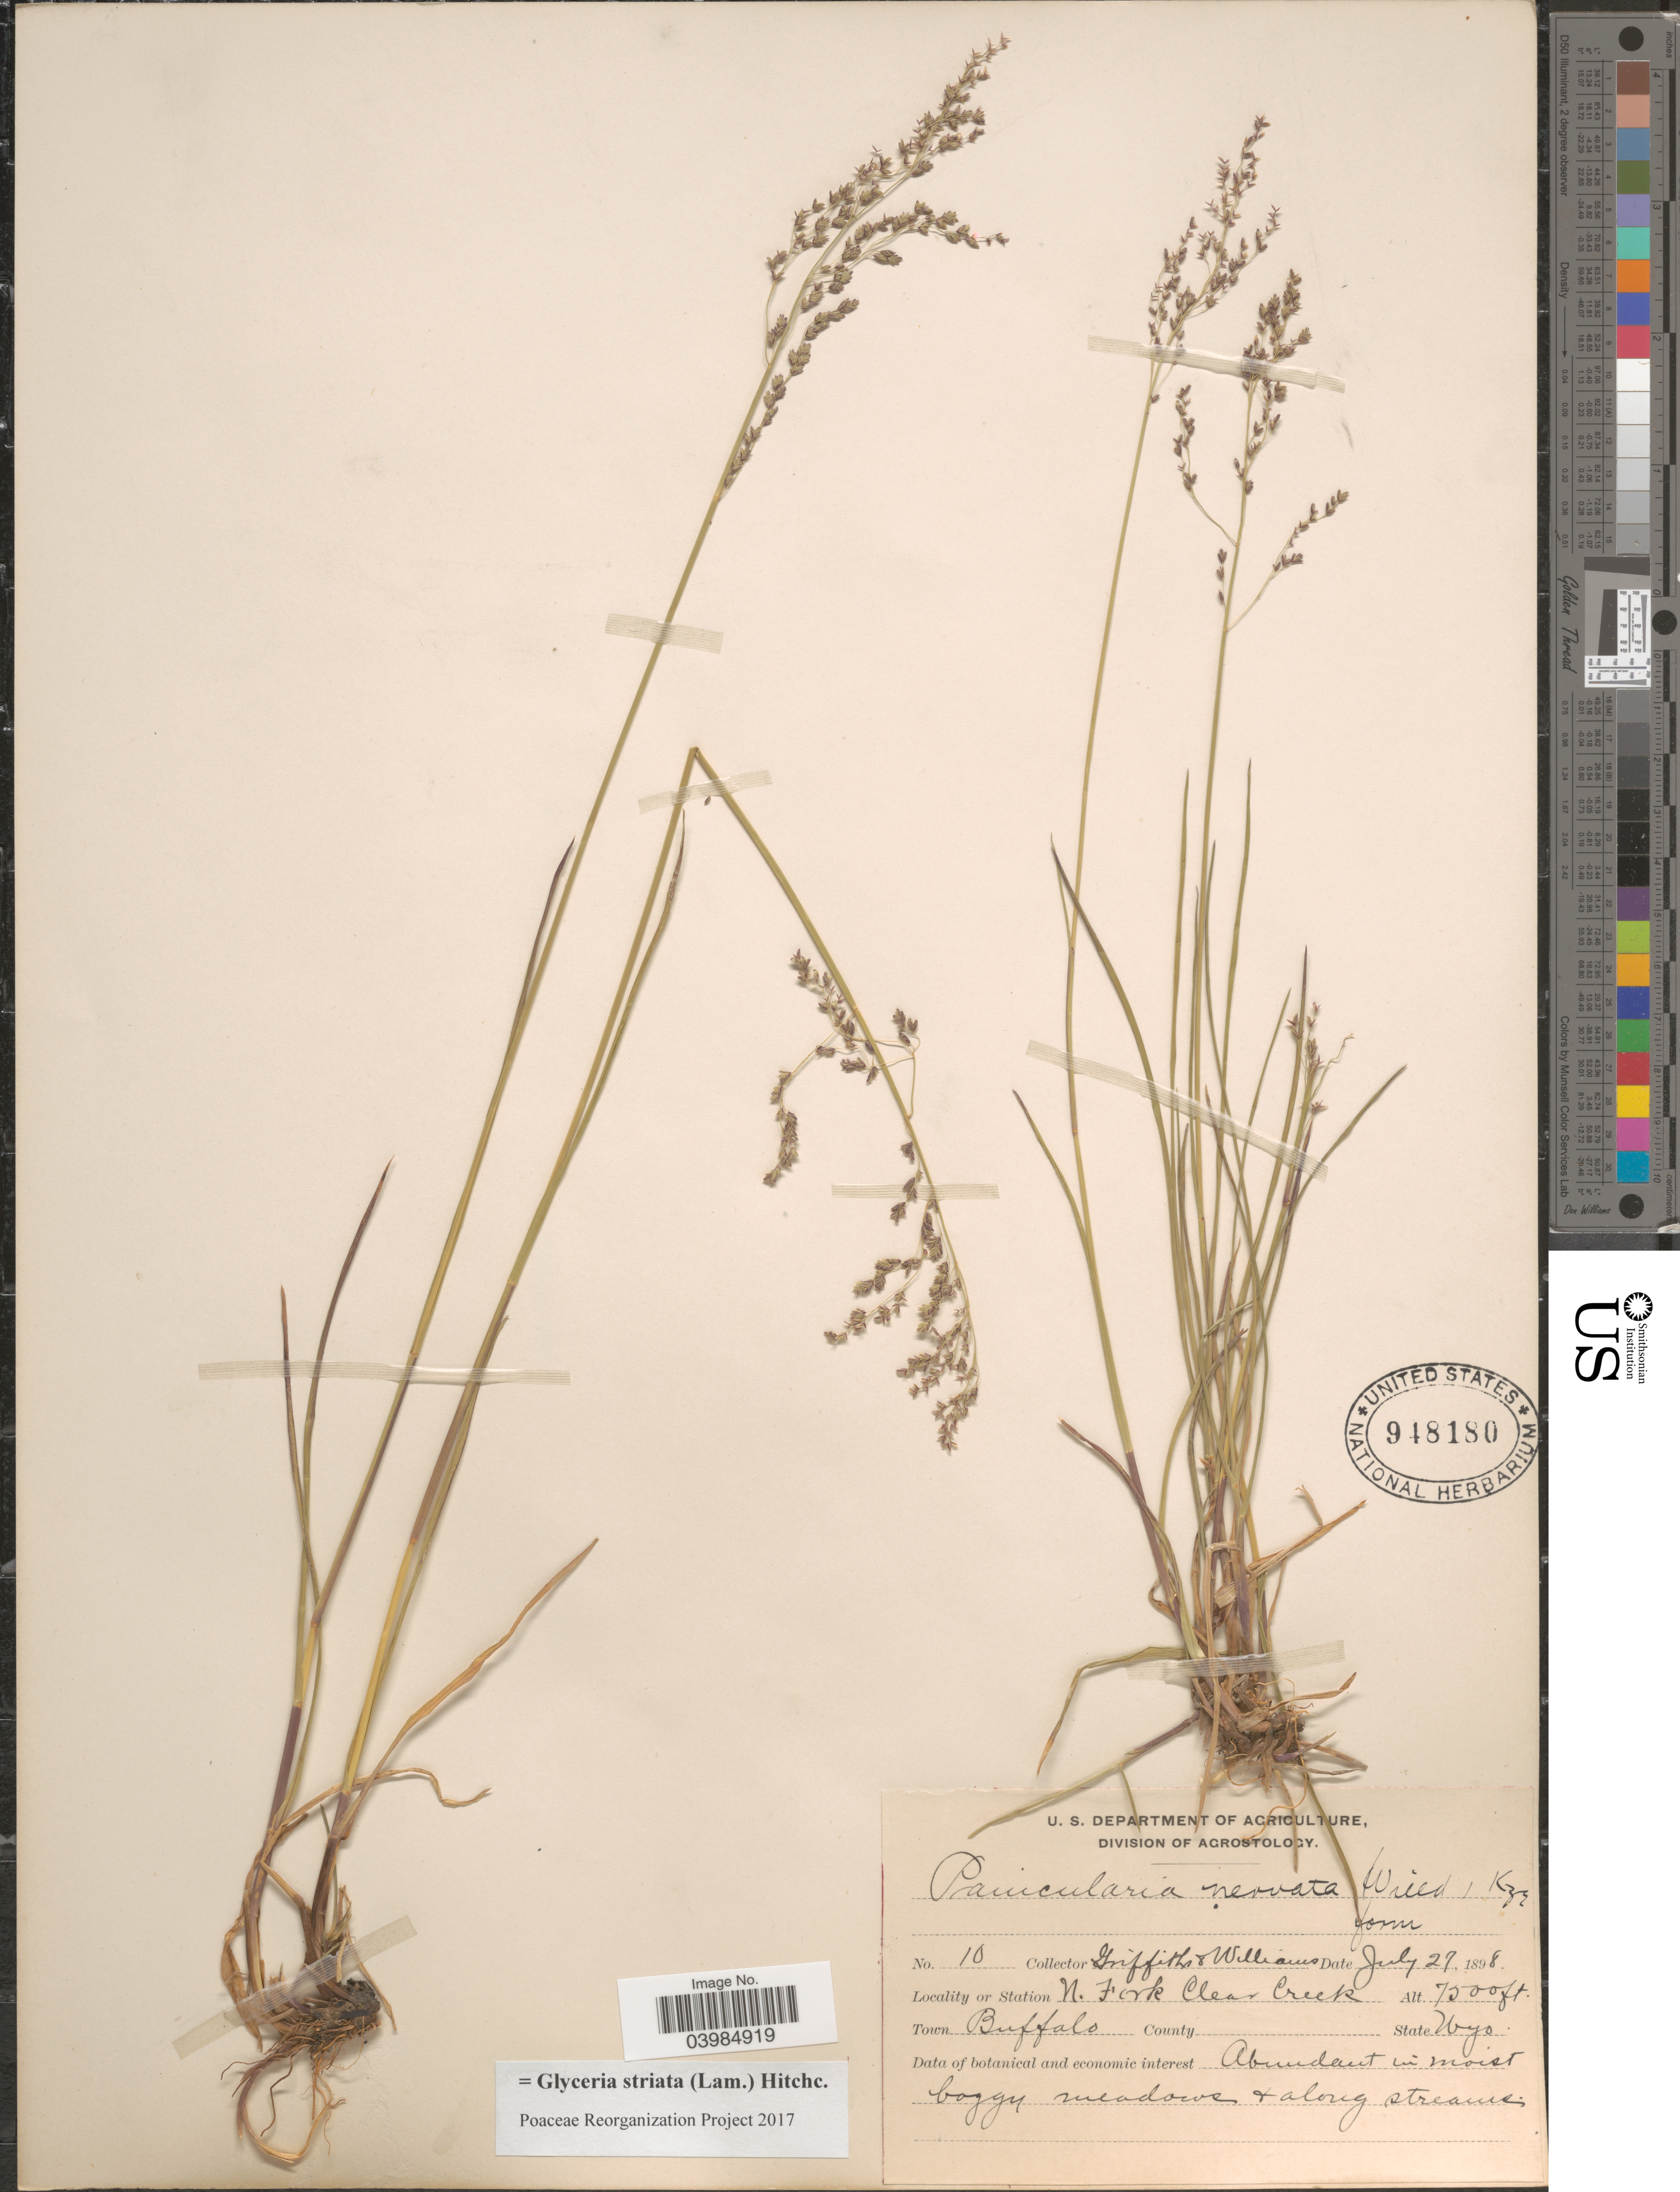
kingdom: Plantae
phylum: Tracheophyta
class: Liliopsida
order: Poales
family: Poaceae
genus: Glyceria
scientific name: Glyceria striata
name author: (Lam.) Hitchc.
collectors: -- Griffiths & -- Williams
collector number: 10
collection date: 1898-07-27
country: United States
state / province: Wyoming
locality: Station N. Fork Clear Creek.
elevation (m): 2286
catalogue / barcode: US 948180